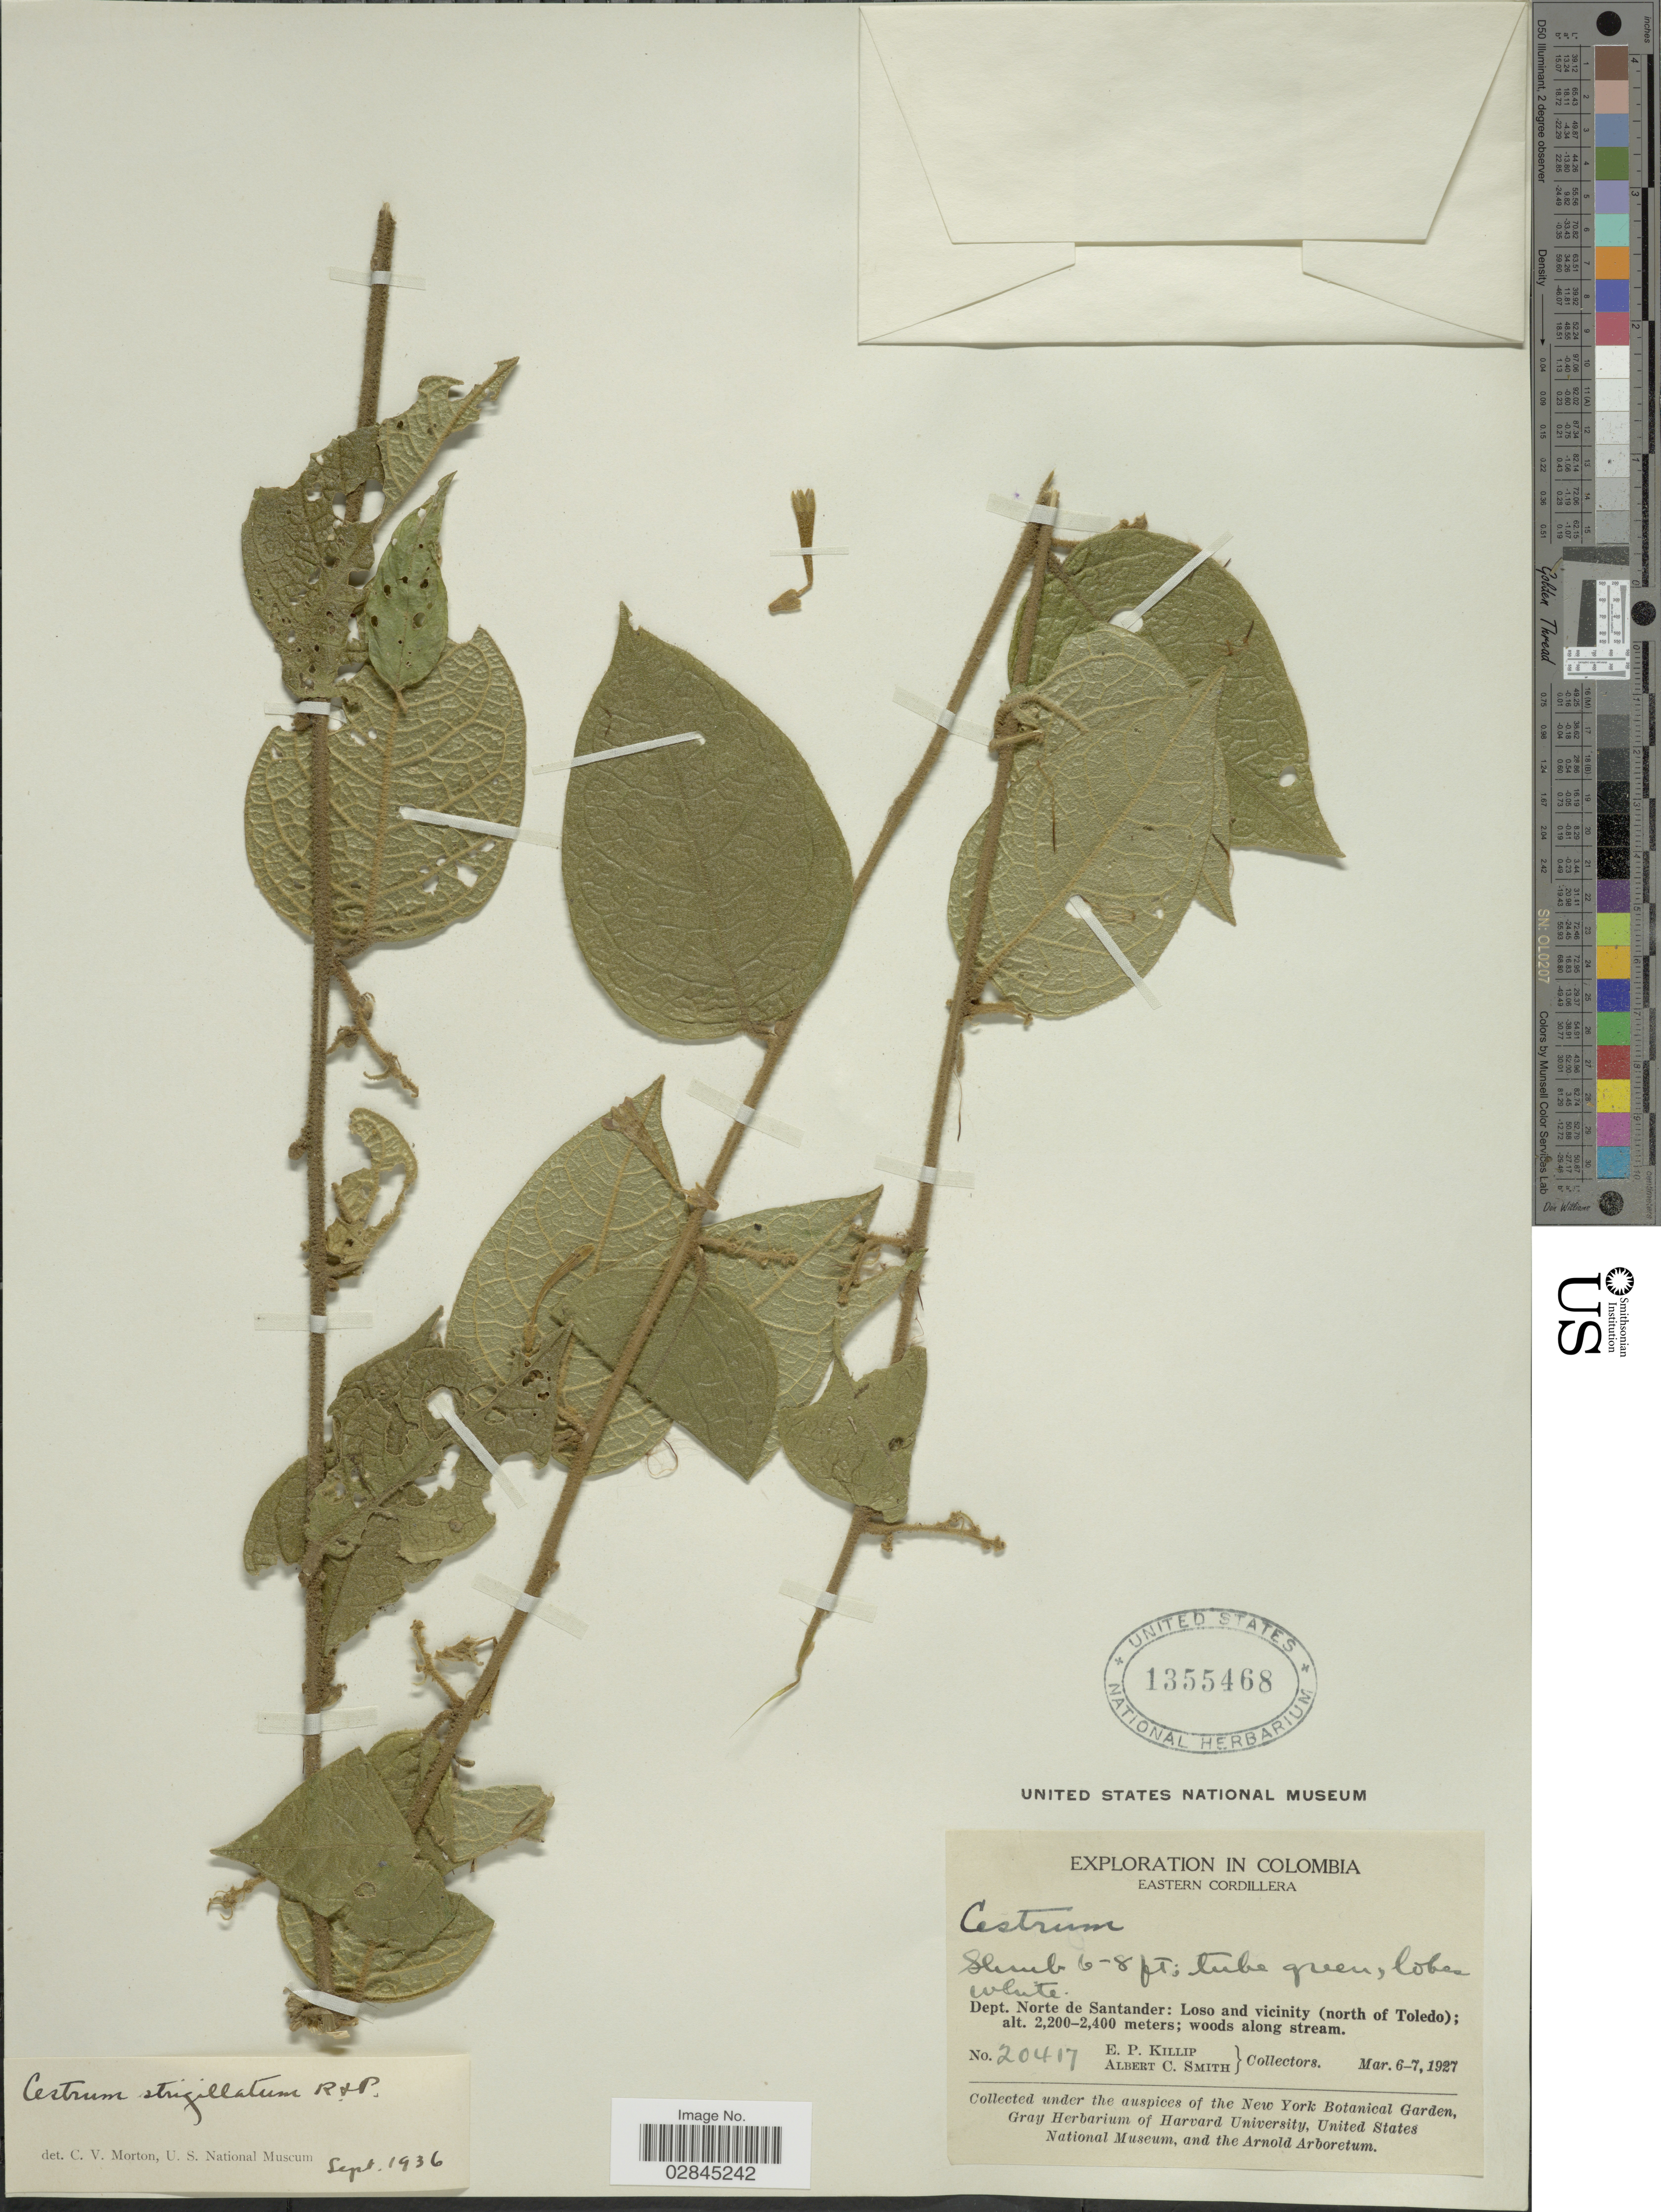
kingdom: Plantae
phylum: Tracheophyta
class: Magnoliopsida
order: Solanales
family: Solanaceae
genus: Cestrum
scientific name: Cestrum strigillatum var. calycinum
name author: Ruiz & Pav.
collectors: E. P. Killip & A. C. Smith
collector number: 20417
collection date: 1927-03-06/1927-03-07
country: Colombia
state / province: Norte de Santander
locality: Eastern Cordillera. Dept. Norte de Santander: Loso and vicinity (north of Toledo).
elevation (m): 2200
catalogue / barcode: US 1355468